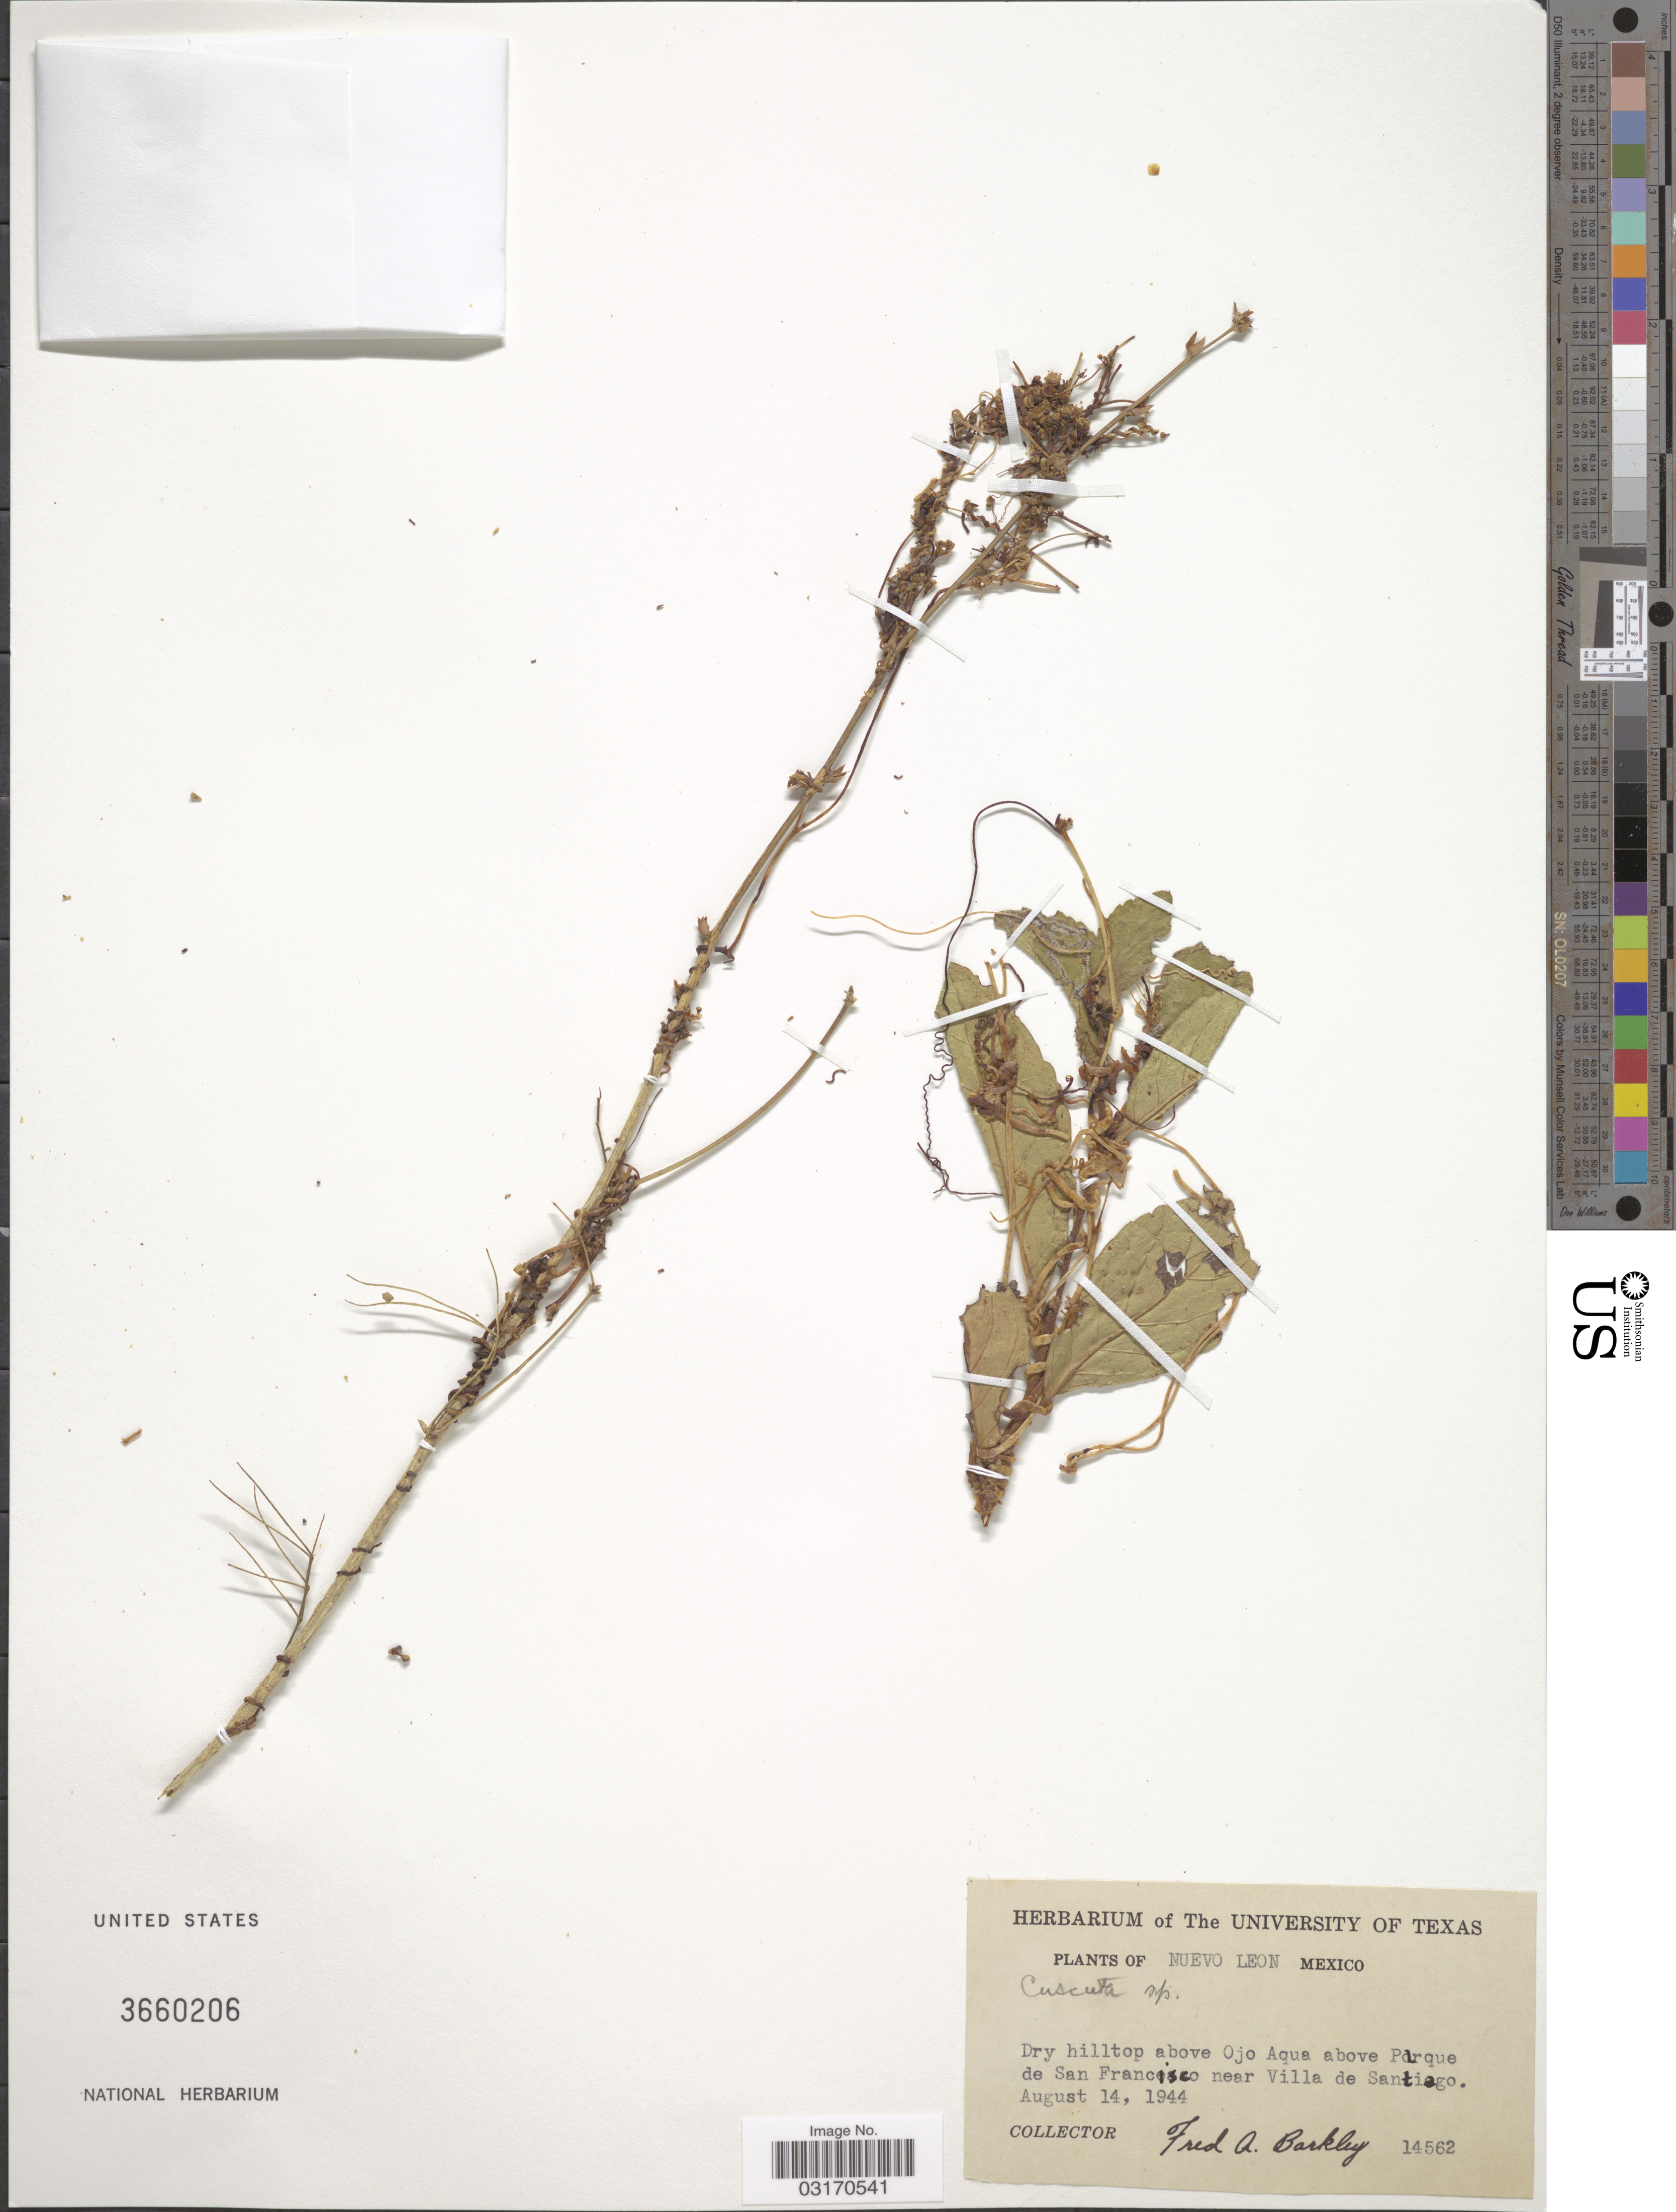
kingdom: Plantae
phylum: Tracheophyta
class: Magnoliopsida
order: Solanales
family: Convolvulaceae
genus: Cuscuta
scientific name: Cuscuta sp.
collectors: F. A. Barkley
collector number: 14562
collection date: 1944-08-14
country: Mexico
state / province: Nuevo León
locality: Dry hilltop above Ojo Aqua above Parque de San Francisco near Villa de Santiago.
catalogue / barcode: US 3660206